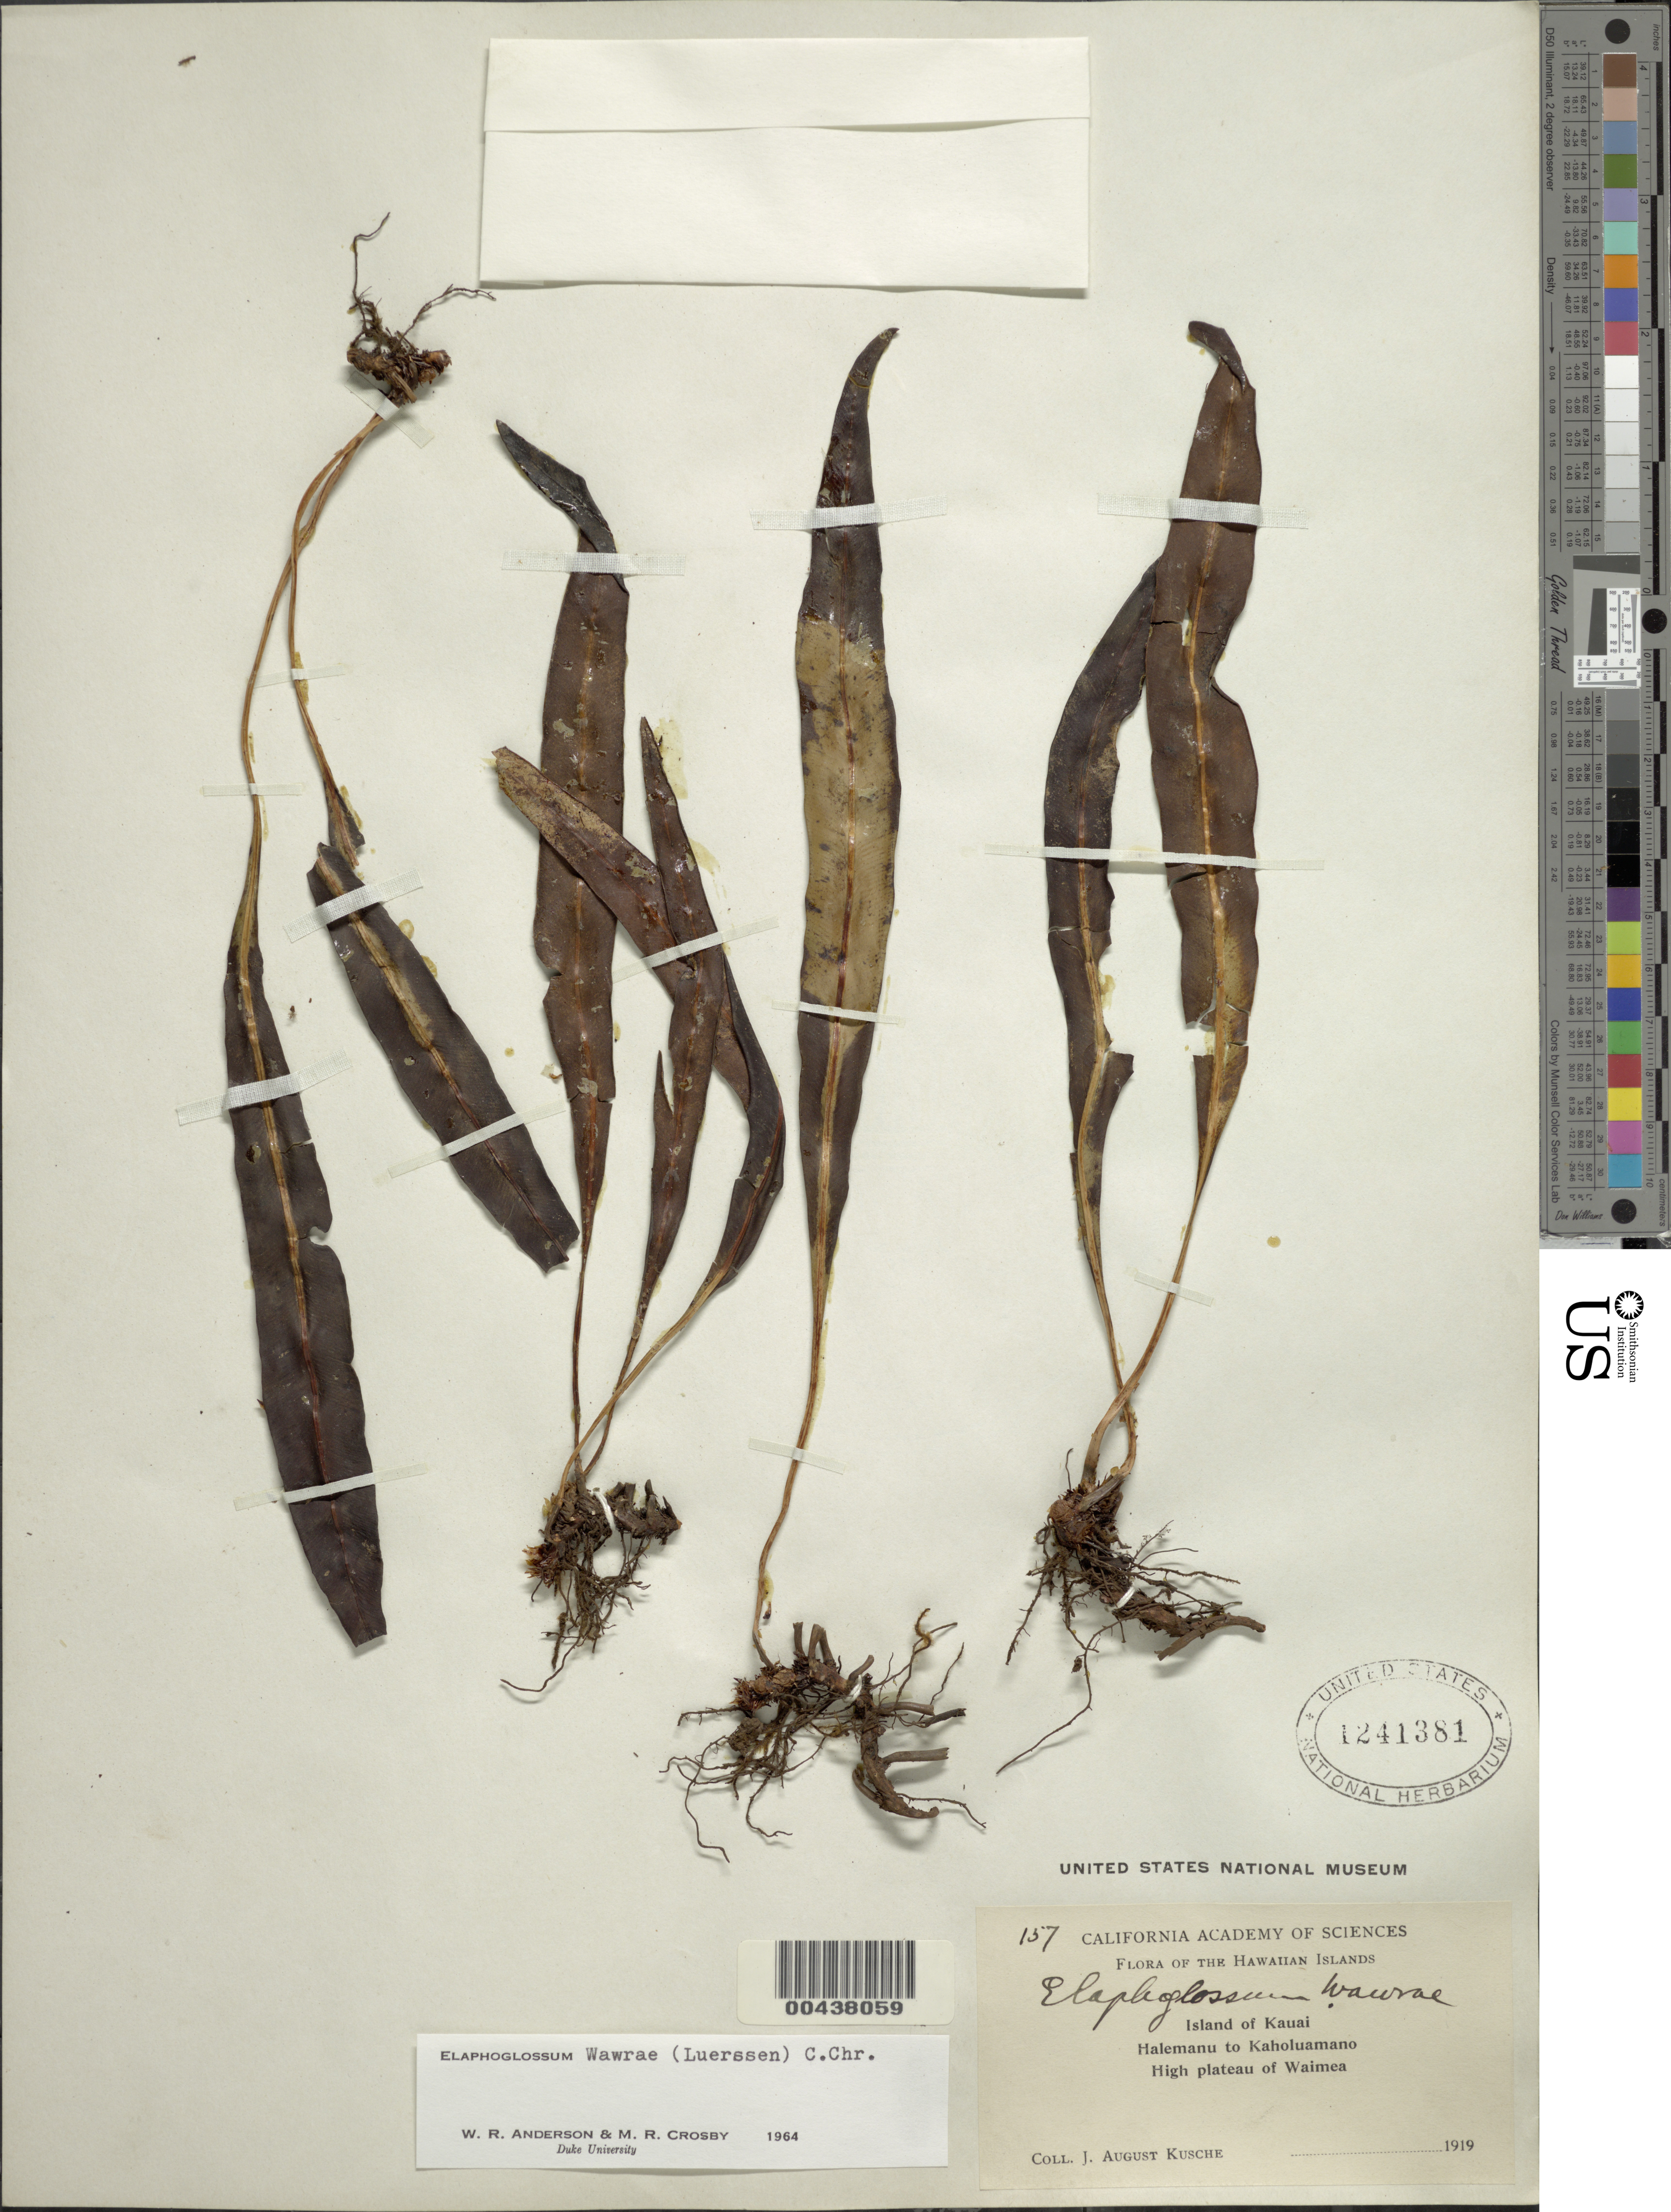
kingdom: Plantae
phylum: Tracheophyta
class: Polypodiopsida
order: Polypodiales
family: Dryopteridaceae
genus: Elaphoglossum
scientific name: Elaphoglossum wawrae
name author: (Luerss.) C. Chr.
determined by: Anderson, W. R.; Crosby, M.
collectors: J. Kusche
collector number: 157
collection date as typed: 1919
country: United States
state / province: Hawaii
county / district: Kauai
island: Kaua'i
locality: Halemanu to Kaholuamano, High plateau of Waimea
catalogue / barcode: US 1241381